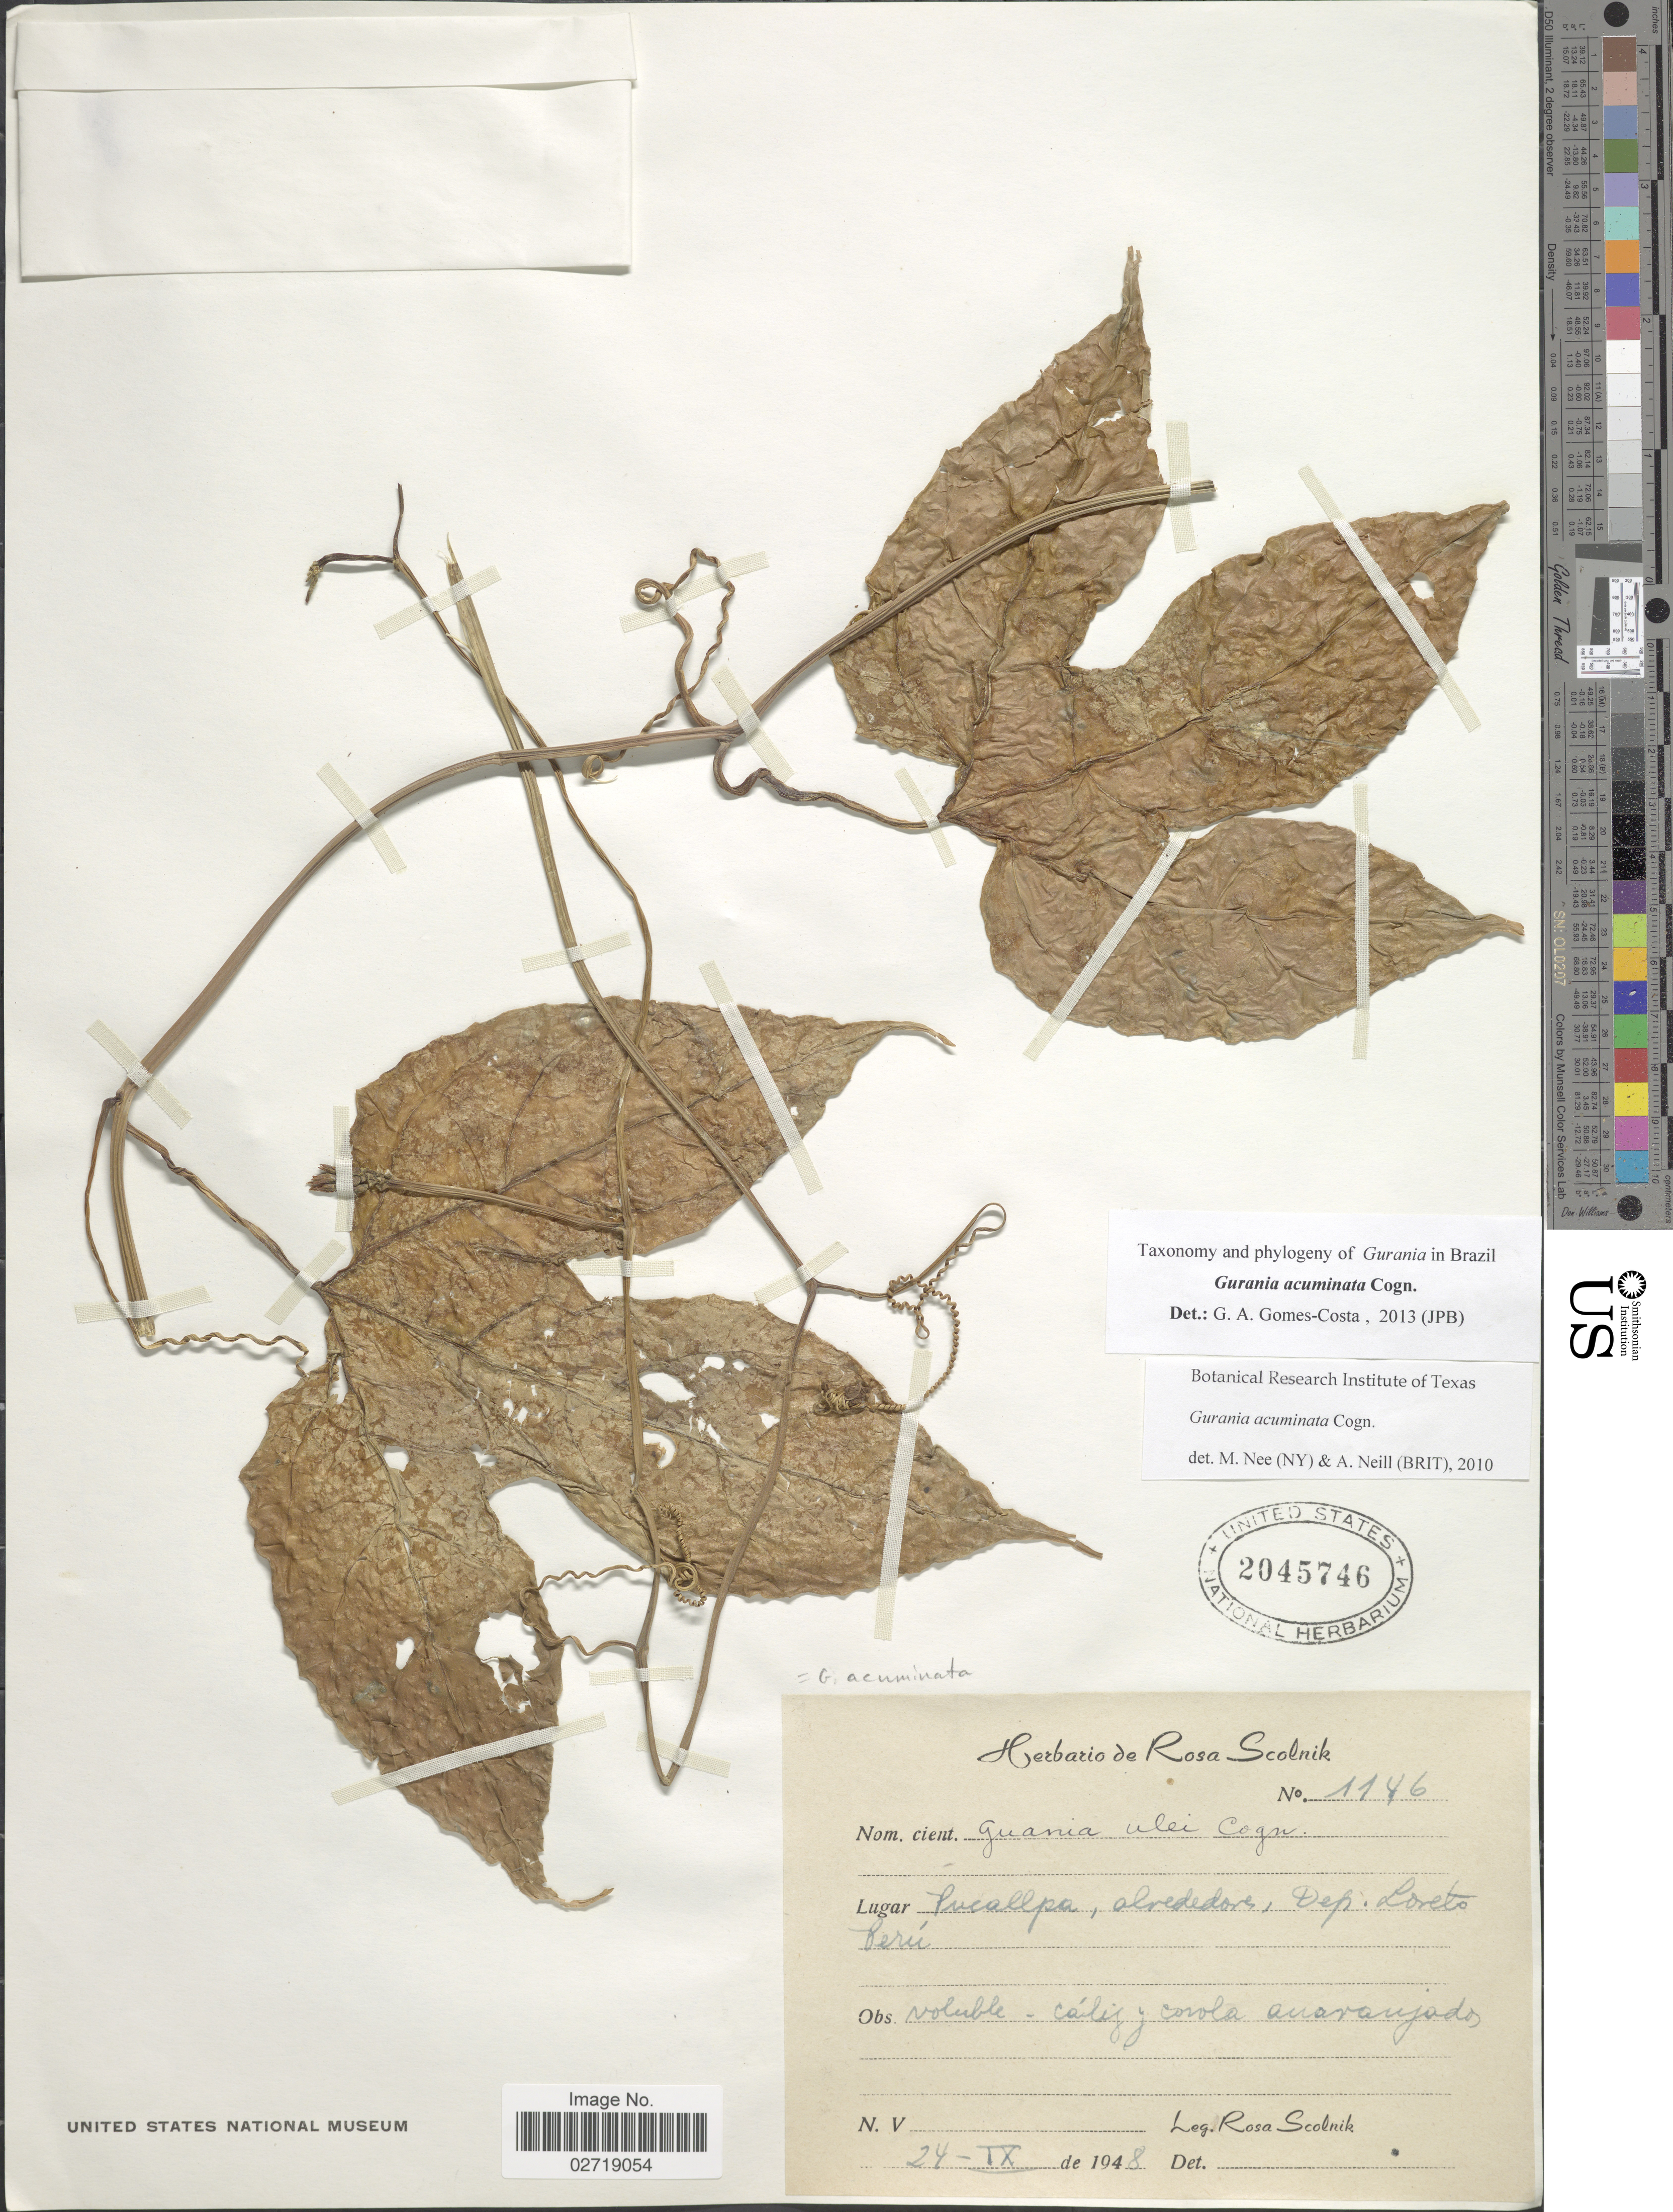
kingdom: Plantae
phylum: Tracheophyta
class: Magnoliopsida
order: Cucurbitales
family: Cucurbitaceae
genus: Gurania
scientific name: Gurania acuminata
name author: Cogn.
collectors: R. Scolnik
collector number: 1146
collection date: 1948-09-24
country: Peru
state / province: Loreto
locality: Pucallpa, alrededores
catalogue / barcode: US 2045746